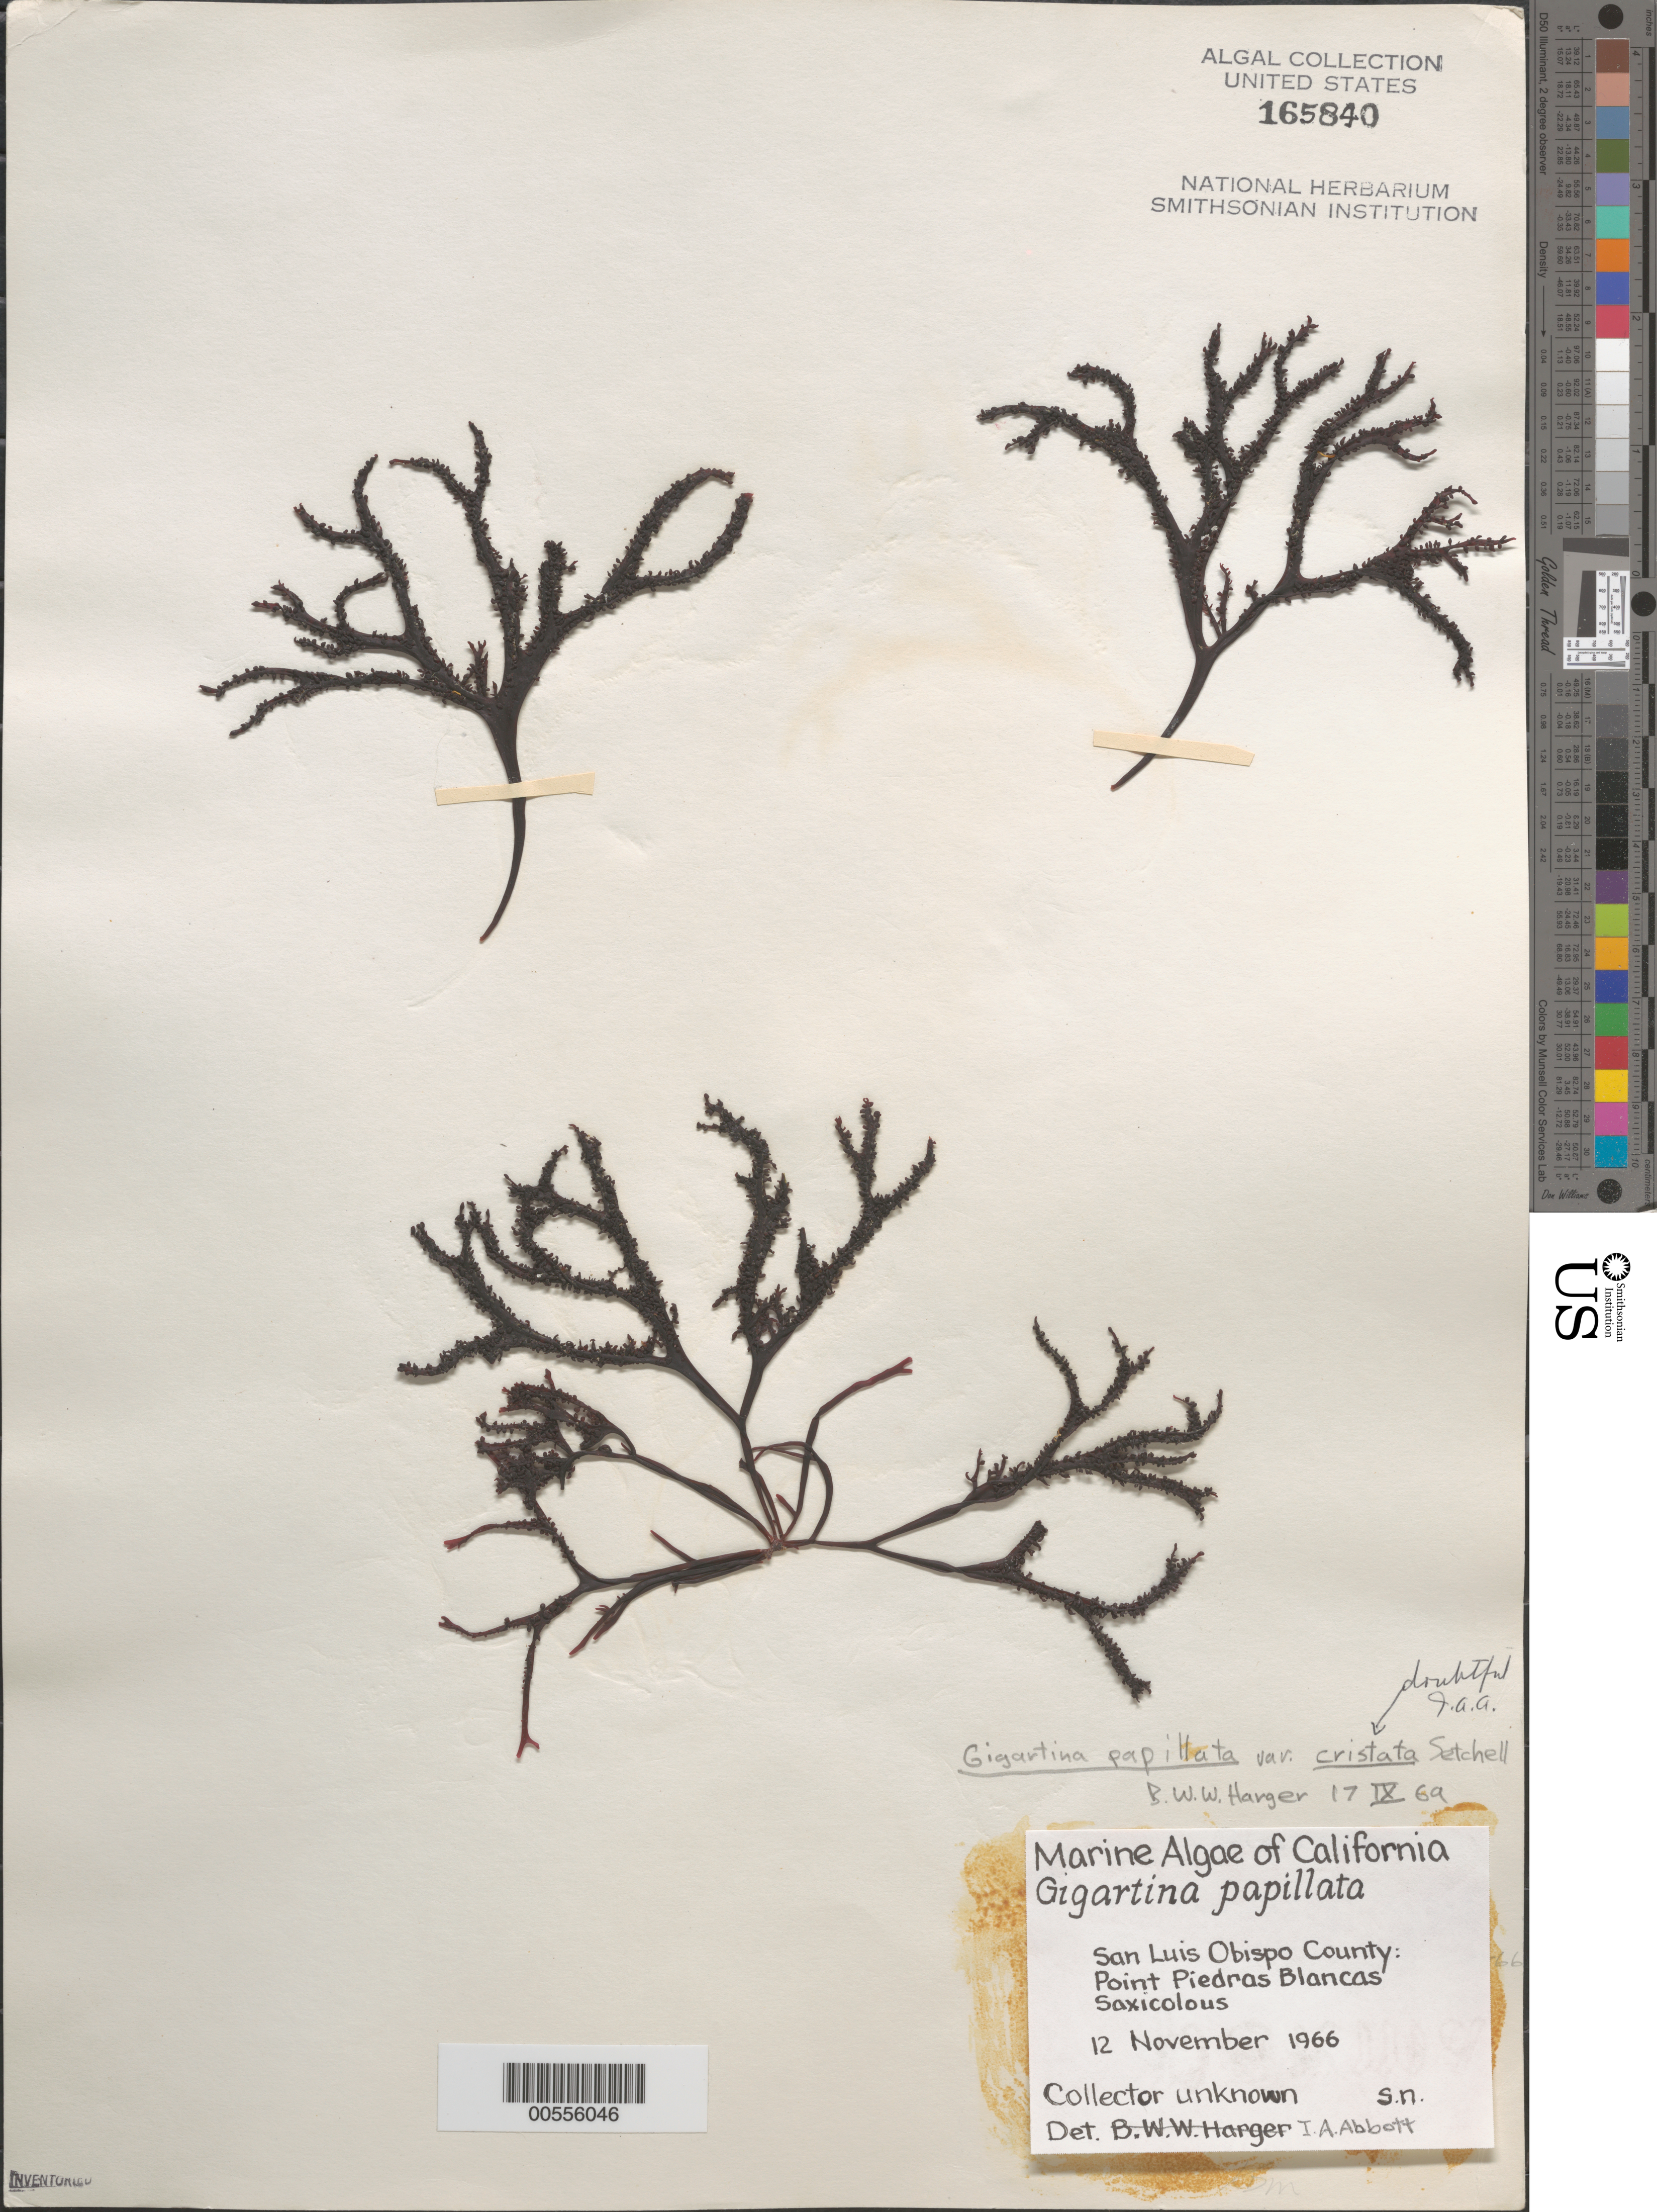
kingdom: Plantae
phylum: Rhodophyta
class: Florideophyceae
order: Gigartinales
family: Phyllophoraceae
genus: Mastocarpus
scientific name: Mastocarpus papillatus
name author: (C. Agardh) Kütz.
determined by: Algae name updating Project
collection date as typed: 12 Nov 1966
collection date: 1966-11-12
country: United States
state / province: California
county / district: San Luis Obispo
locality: Point Piedras Blancas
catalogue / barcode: US 165840